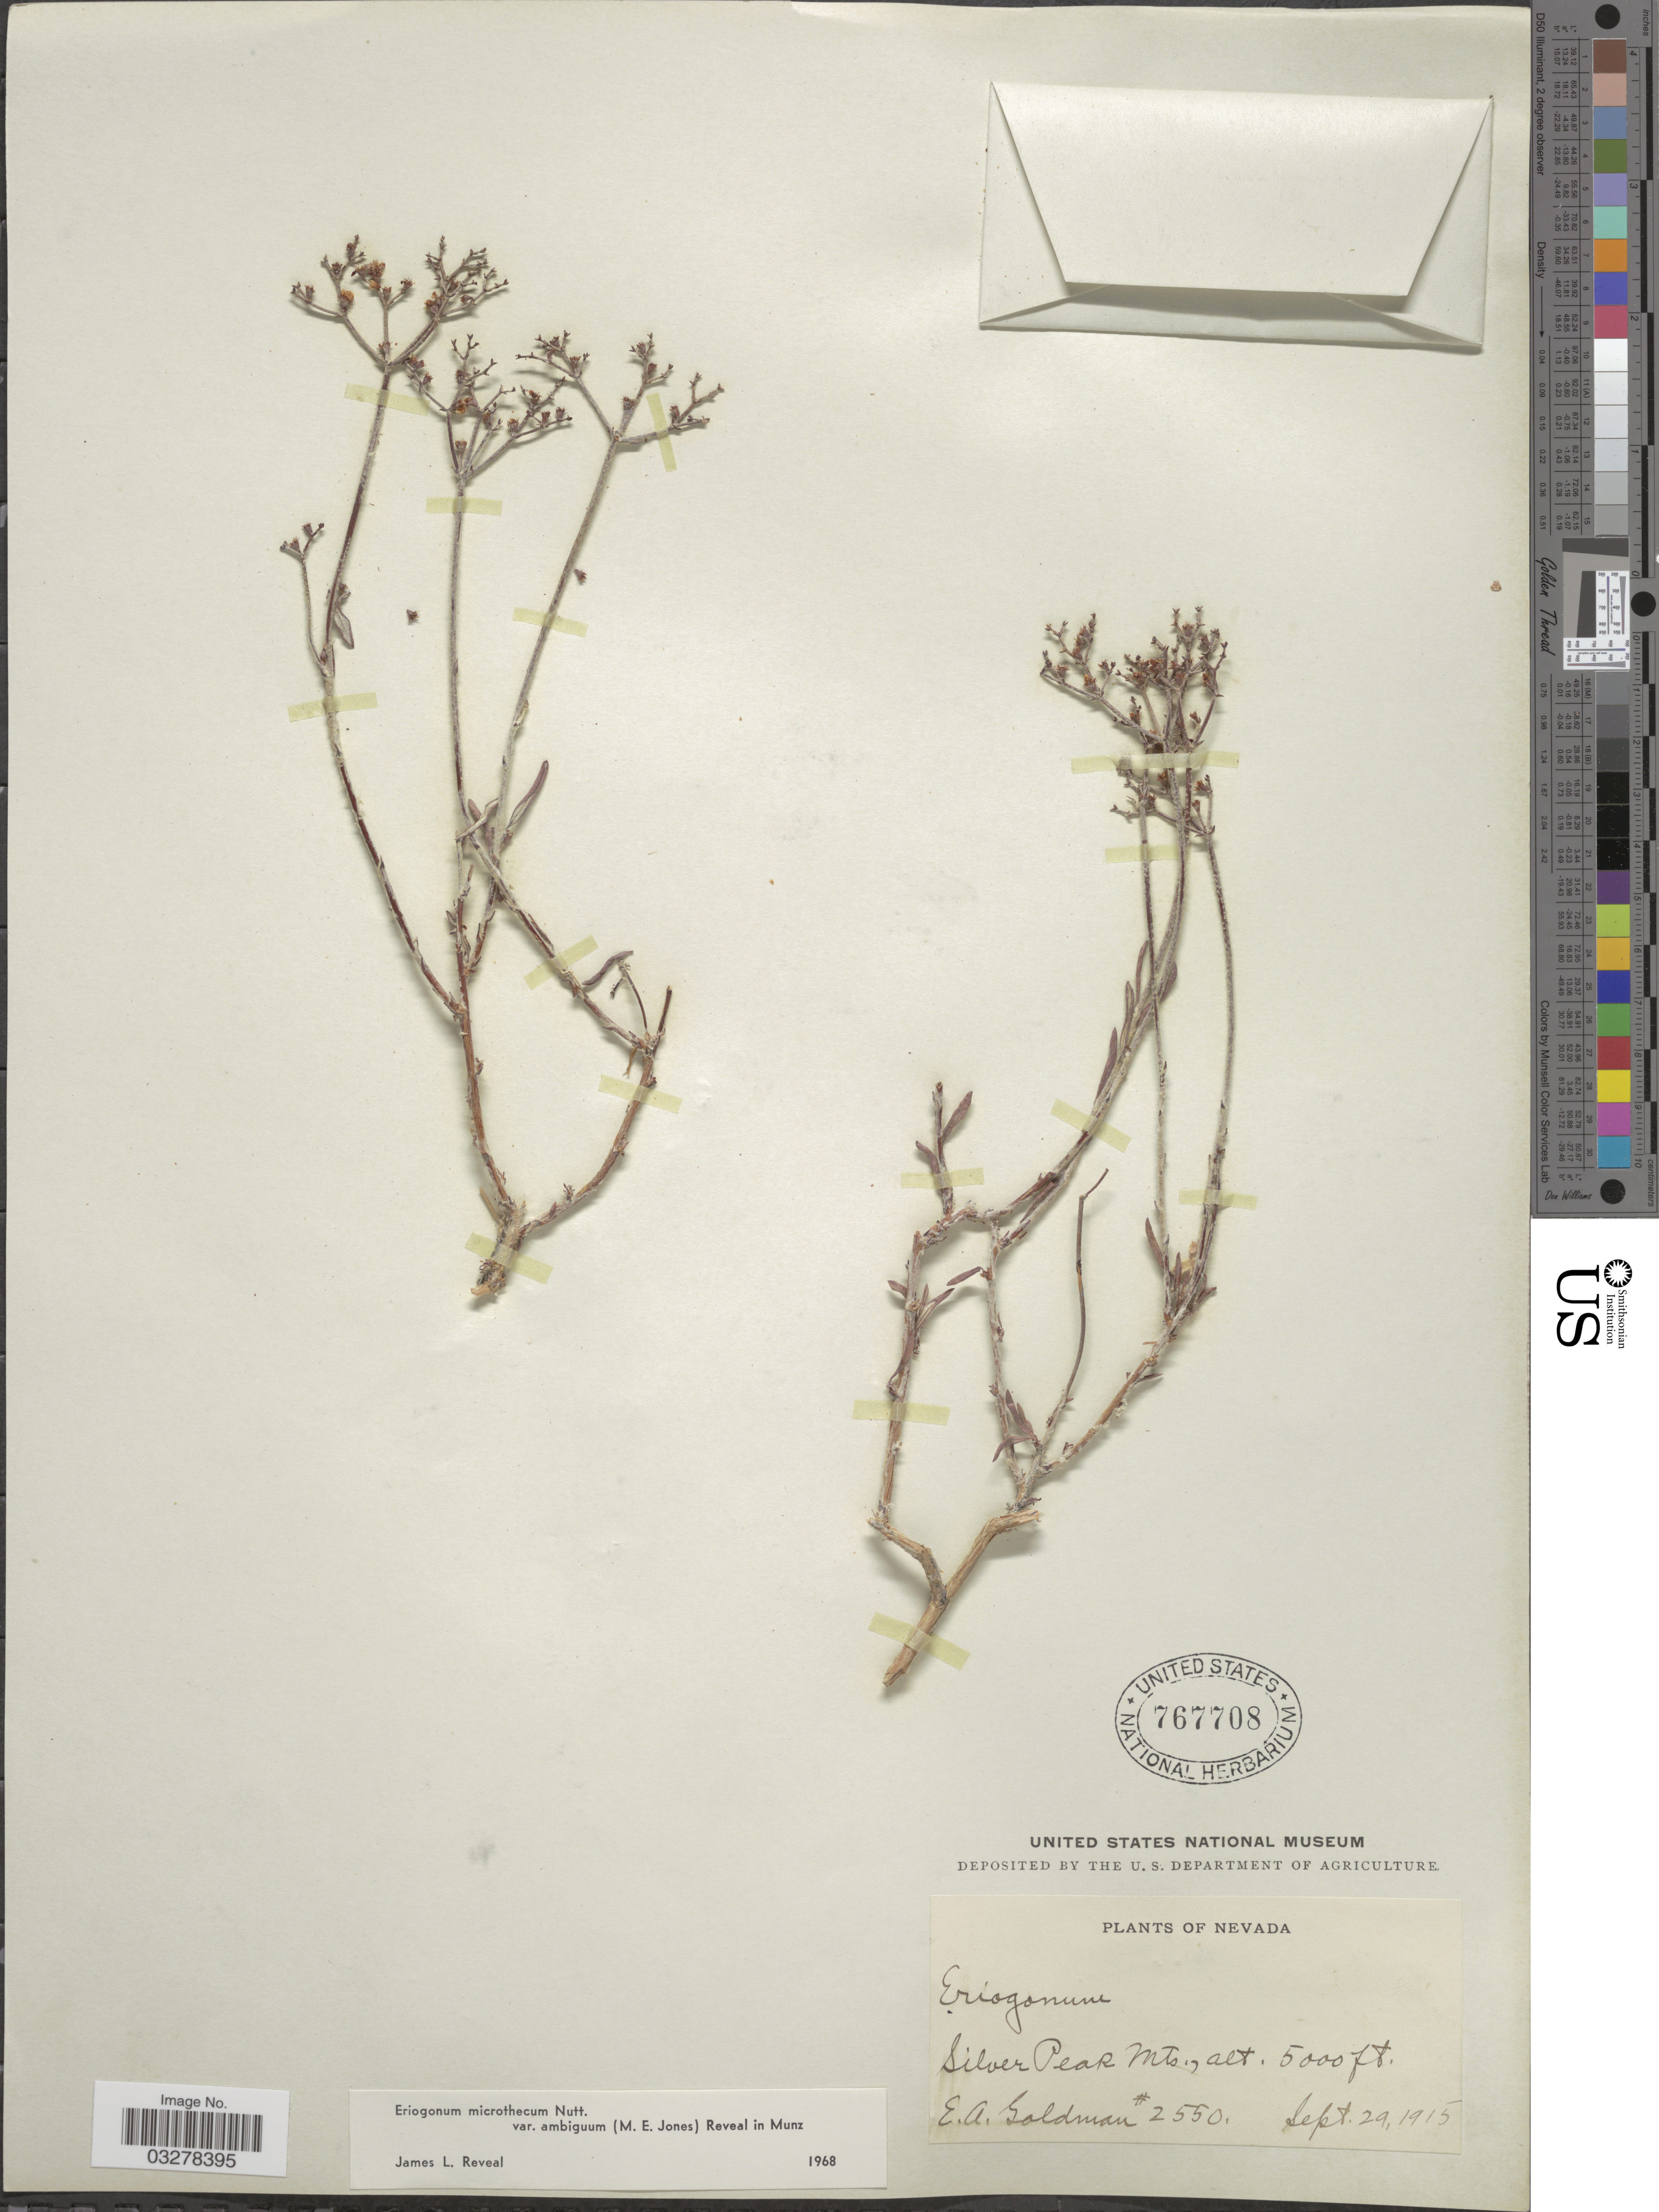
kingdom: Plantae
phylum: Tracheophyta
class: Magnoliopsida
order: Caryophyllales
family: Polygonaceae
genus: Eriogonum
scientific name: Eriogonum microtheca var. ambiguum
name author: (M.E. Jones) Reveal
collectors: E. A. Goldman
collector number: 2550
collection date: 1915-09-29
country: United States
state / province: Nevada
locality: Silver Peak Mts.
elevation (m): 1524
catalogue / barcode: US 767708